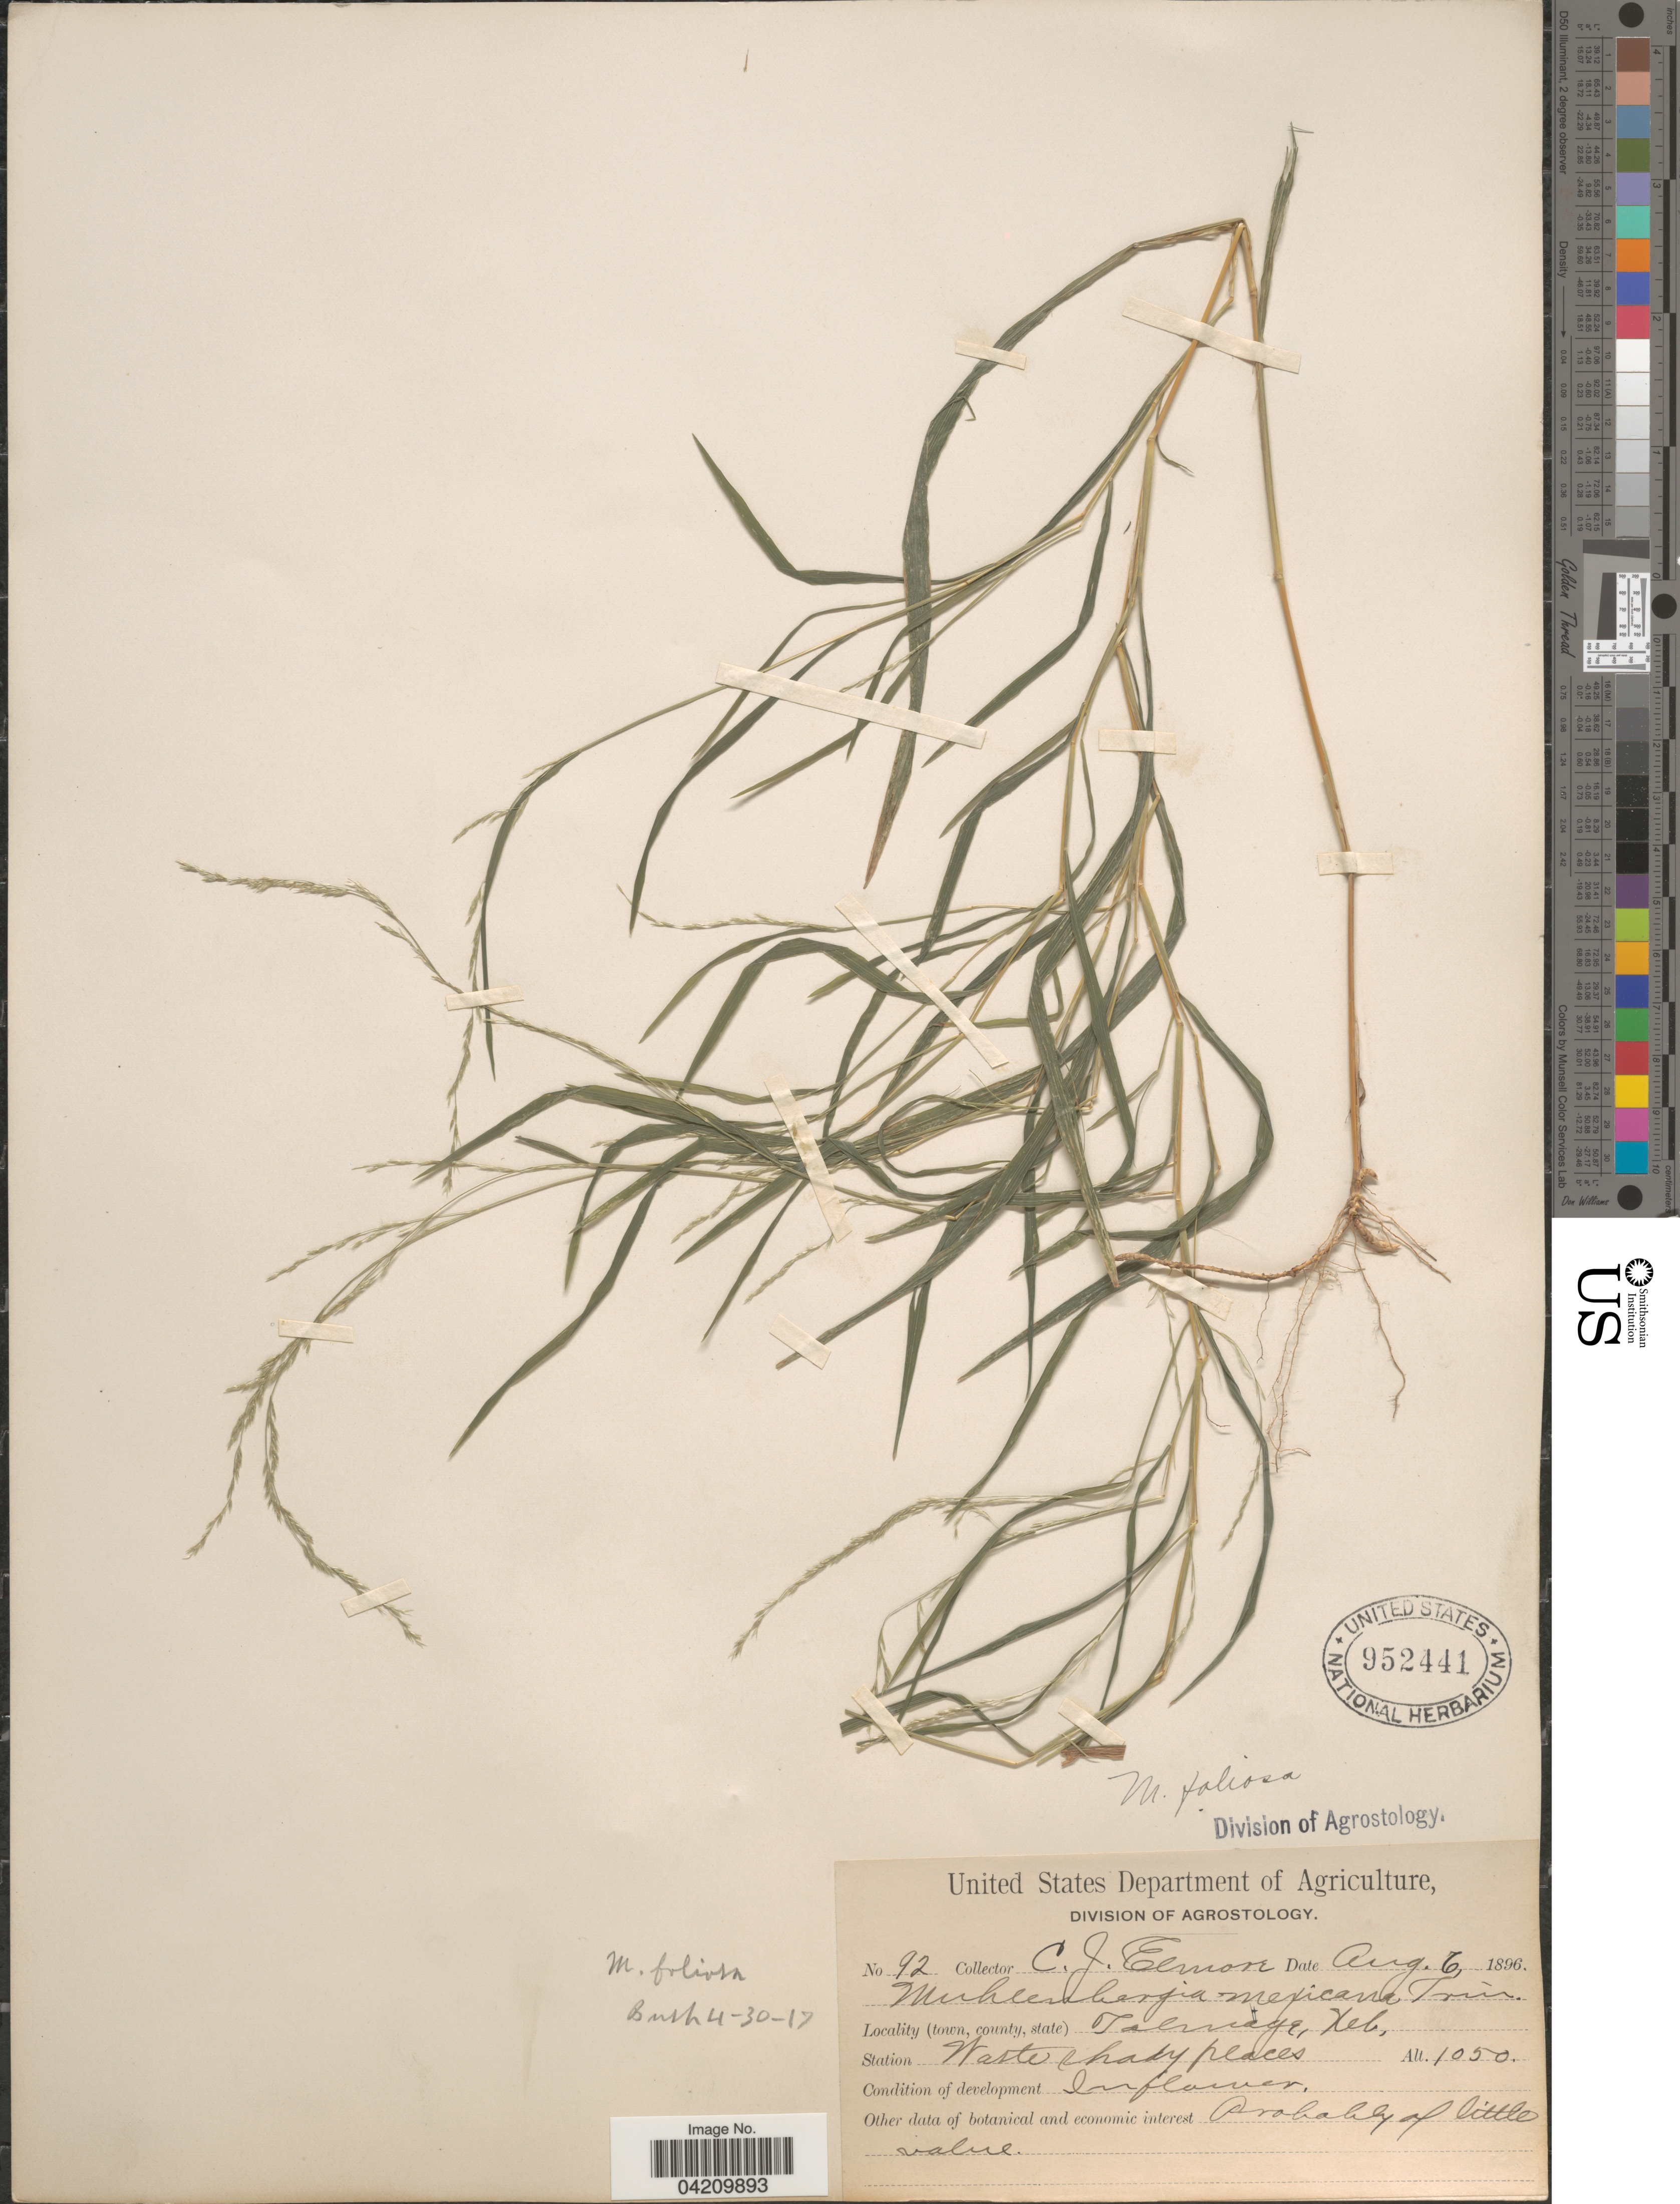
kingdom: Plantae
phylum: Tracheophyta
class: Liliopsida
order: Poales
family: Poaceae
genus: Muhlenbergia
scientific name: Muhlenbergia mexicana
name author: (L.) Trin.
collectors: C. Elmore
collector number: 92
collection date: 1896-08-06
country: United States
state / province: Nebraska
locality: Talmage.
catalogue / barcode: US 952441